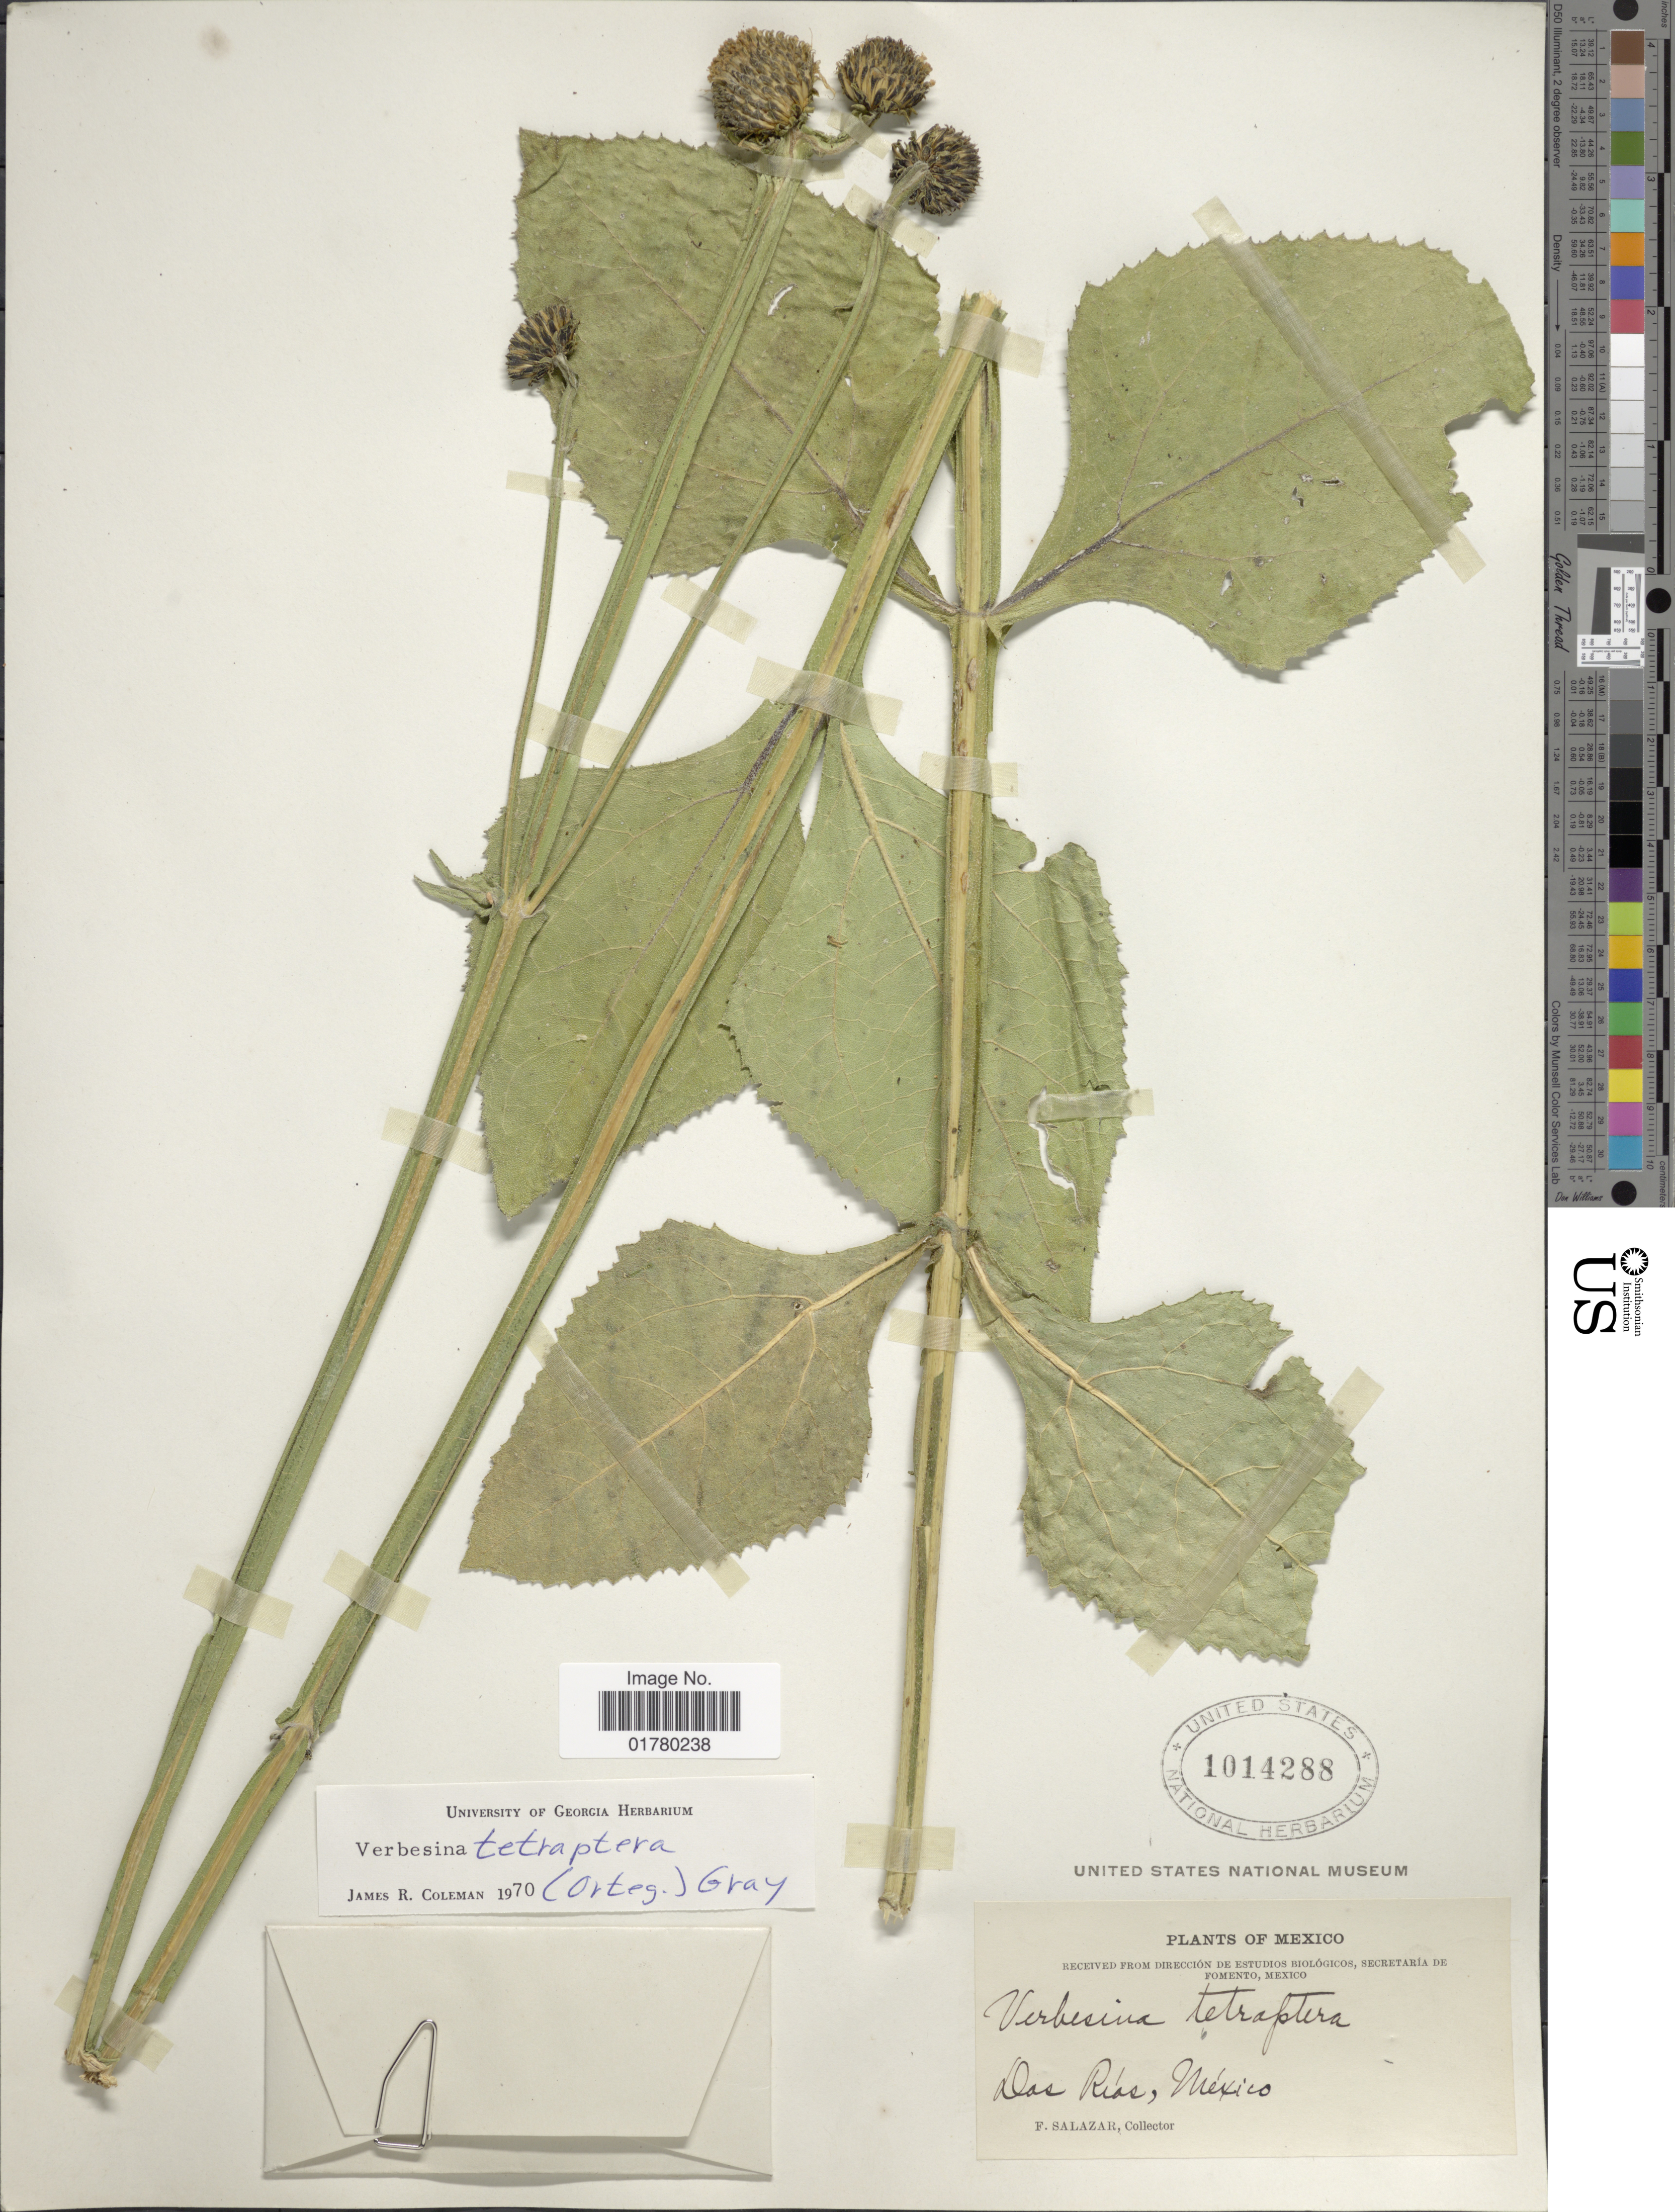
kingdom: Plantae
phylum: Tracheophyta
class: Magnoliopsida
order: Asterales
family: Asteraceae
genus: Verbesina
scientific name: Verbesina tetraptera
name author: (Ortega) A. Gray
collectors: F. Salazar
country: Mexico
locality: Dos Riós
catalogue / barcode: US 1014288